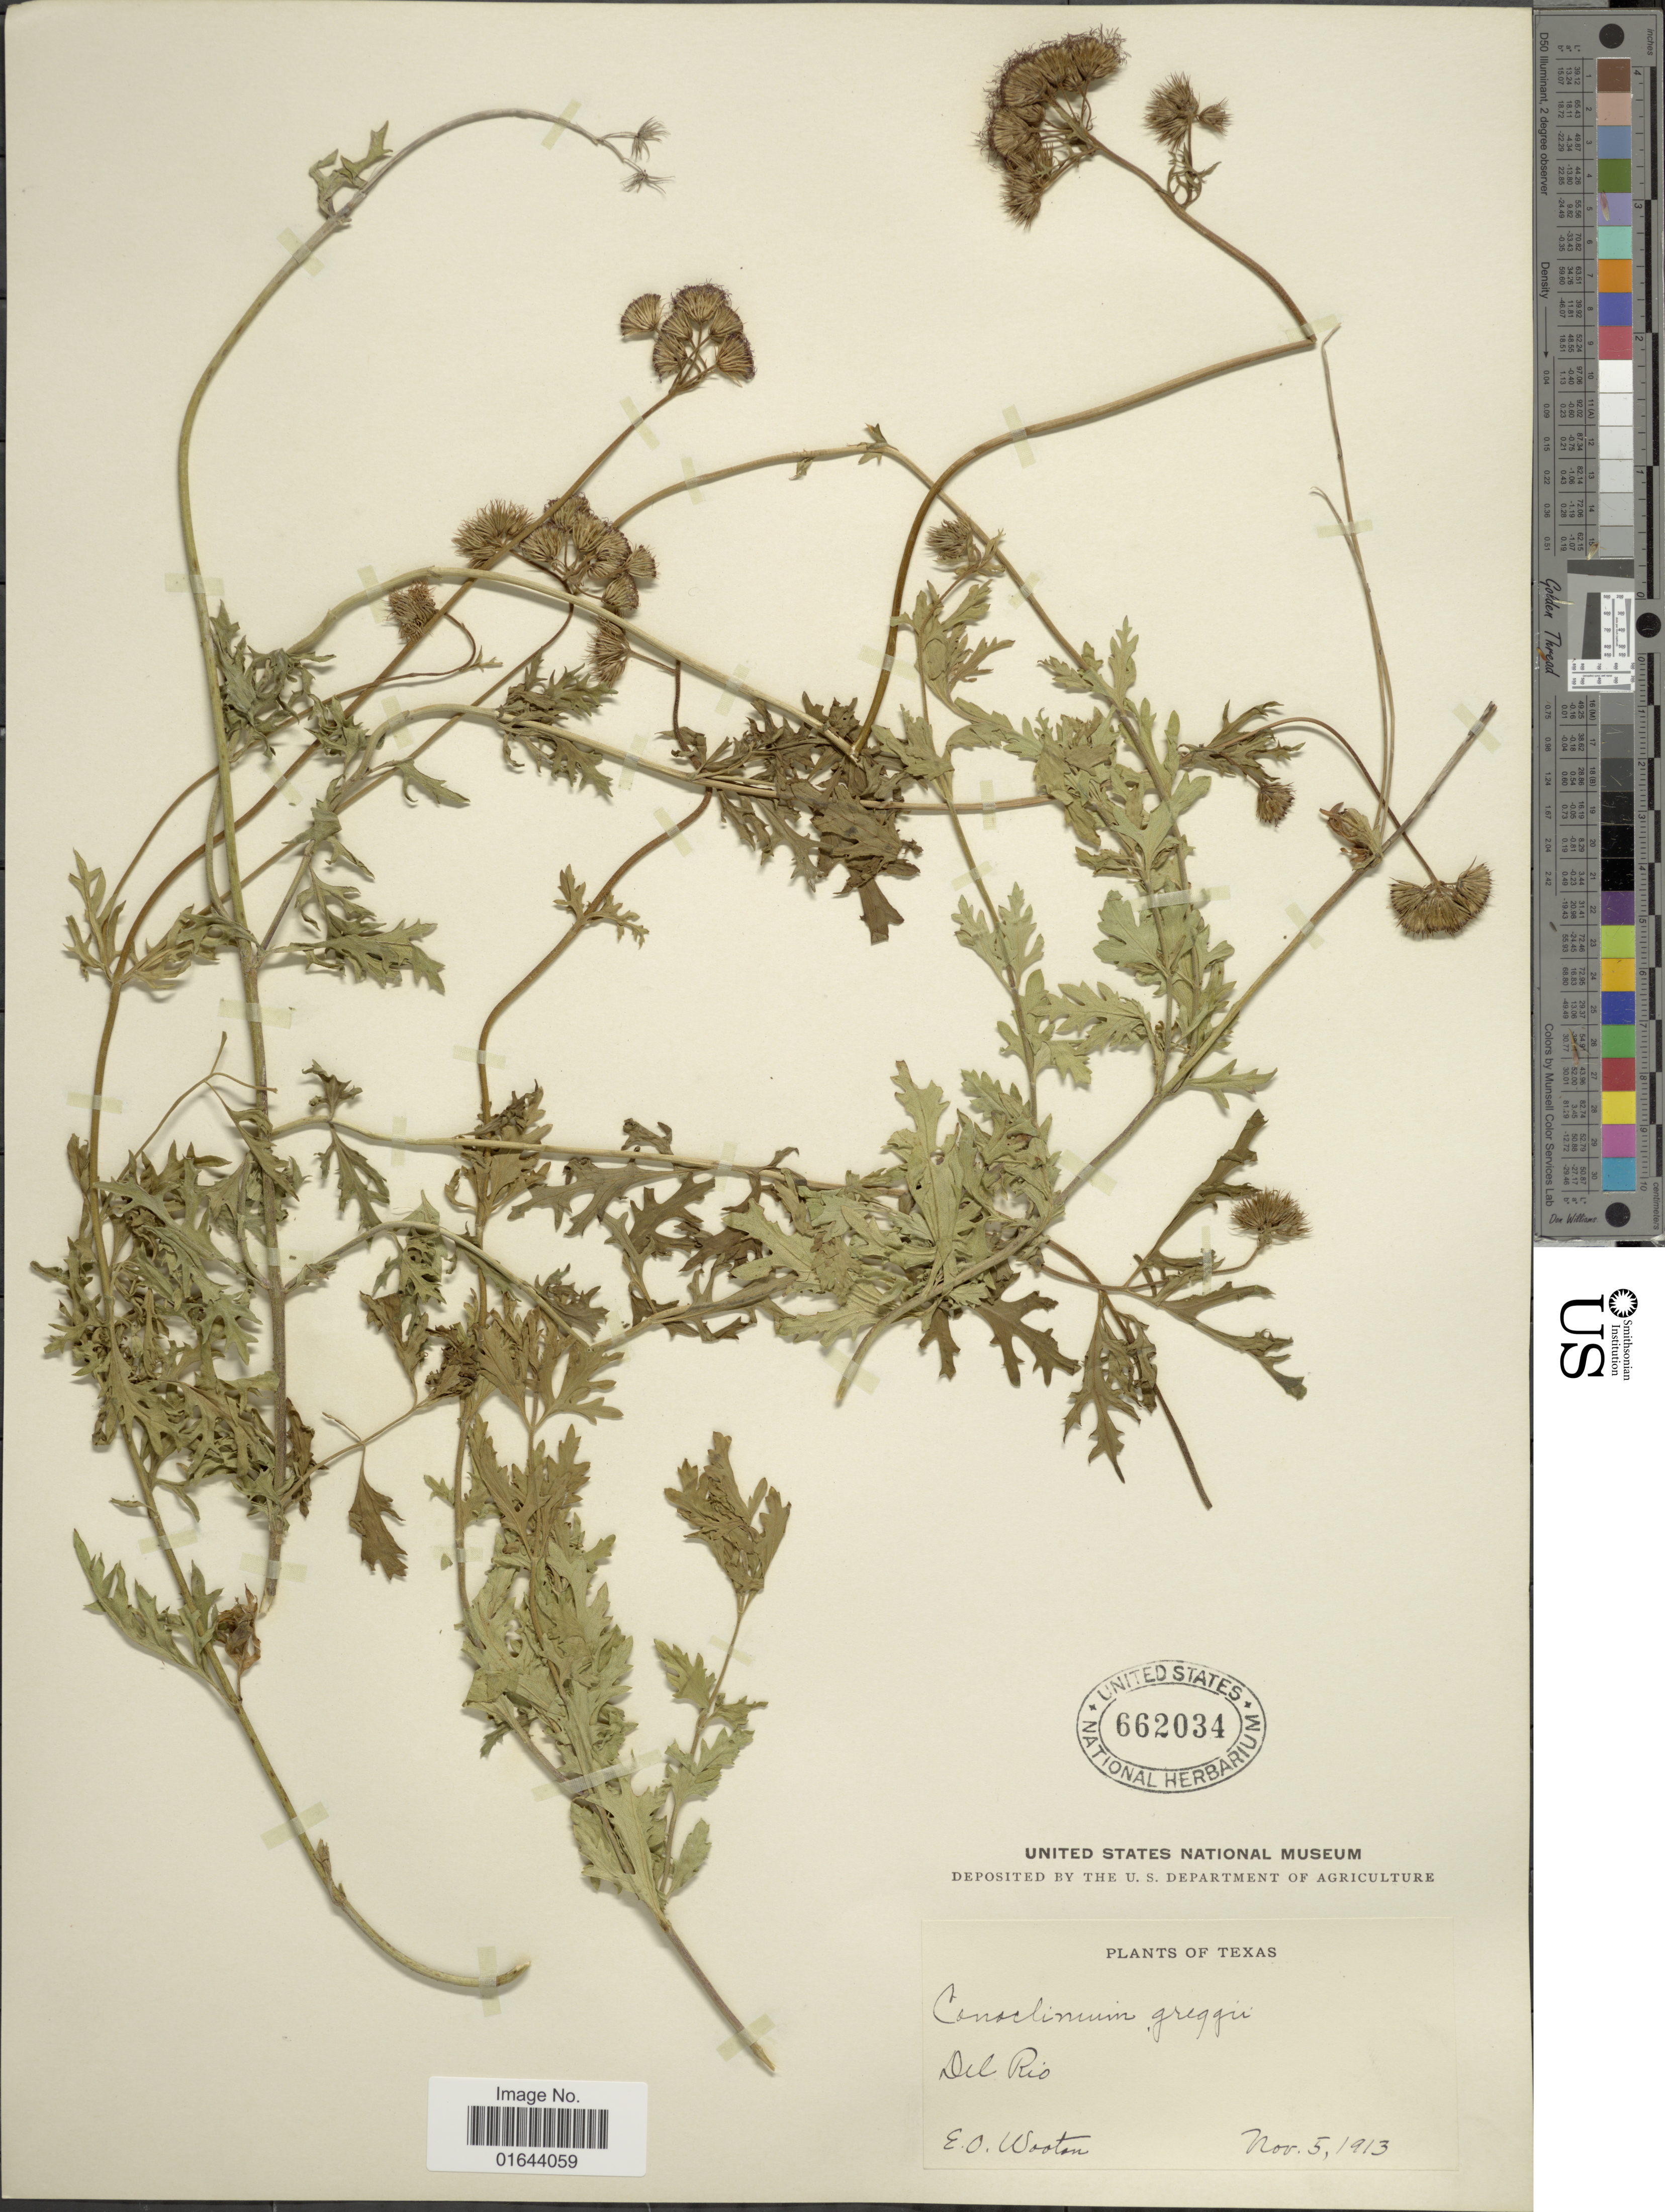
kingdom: Plantae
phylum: Tracheophyta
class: Magnoliopsida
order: Asterales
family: Asteraceae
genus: Conoclinium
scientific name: Conoclinium greggii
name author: (A. Gray) Small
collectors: E. O. Wooton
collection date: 1913-11-05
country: United States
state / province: Texas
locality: Del Rio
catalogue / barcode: US 662034